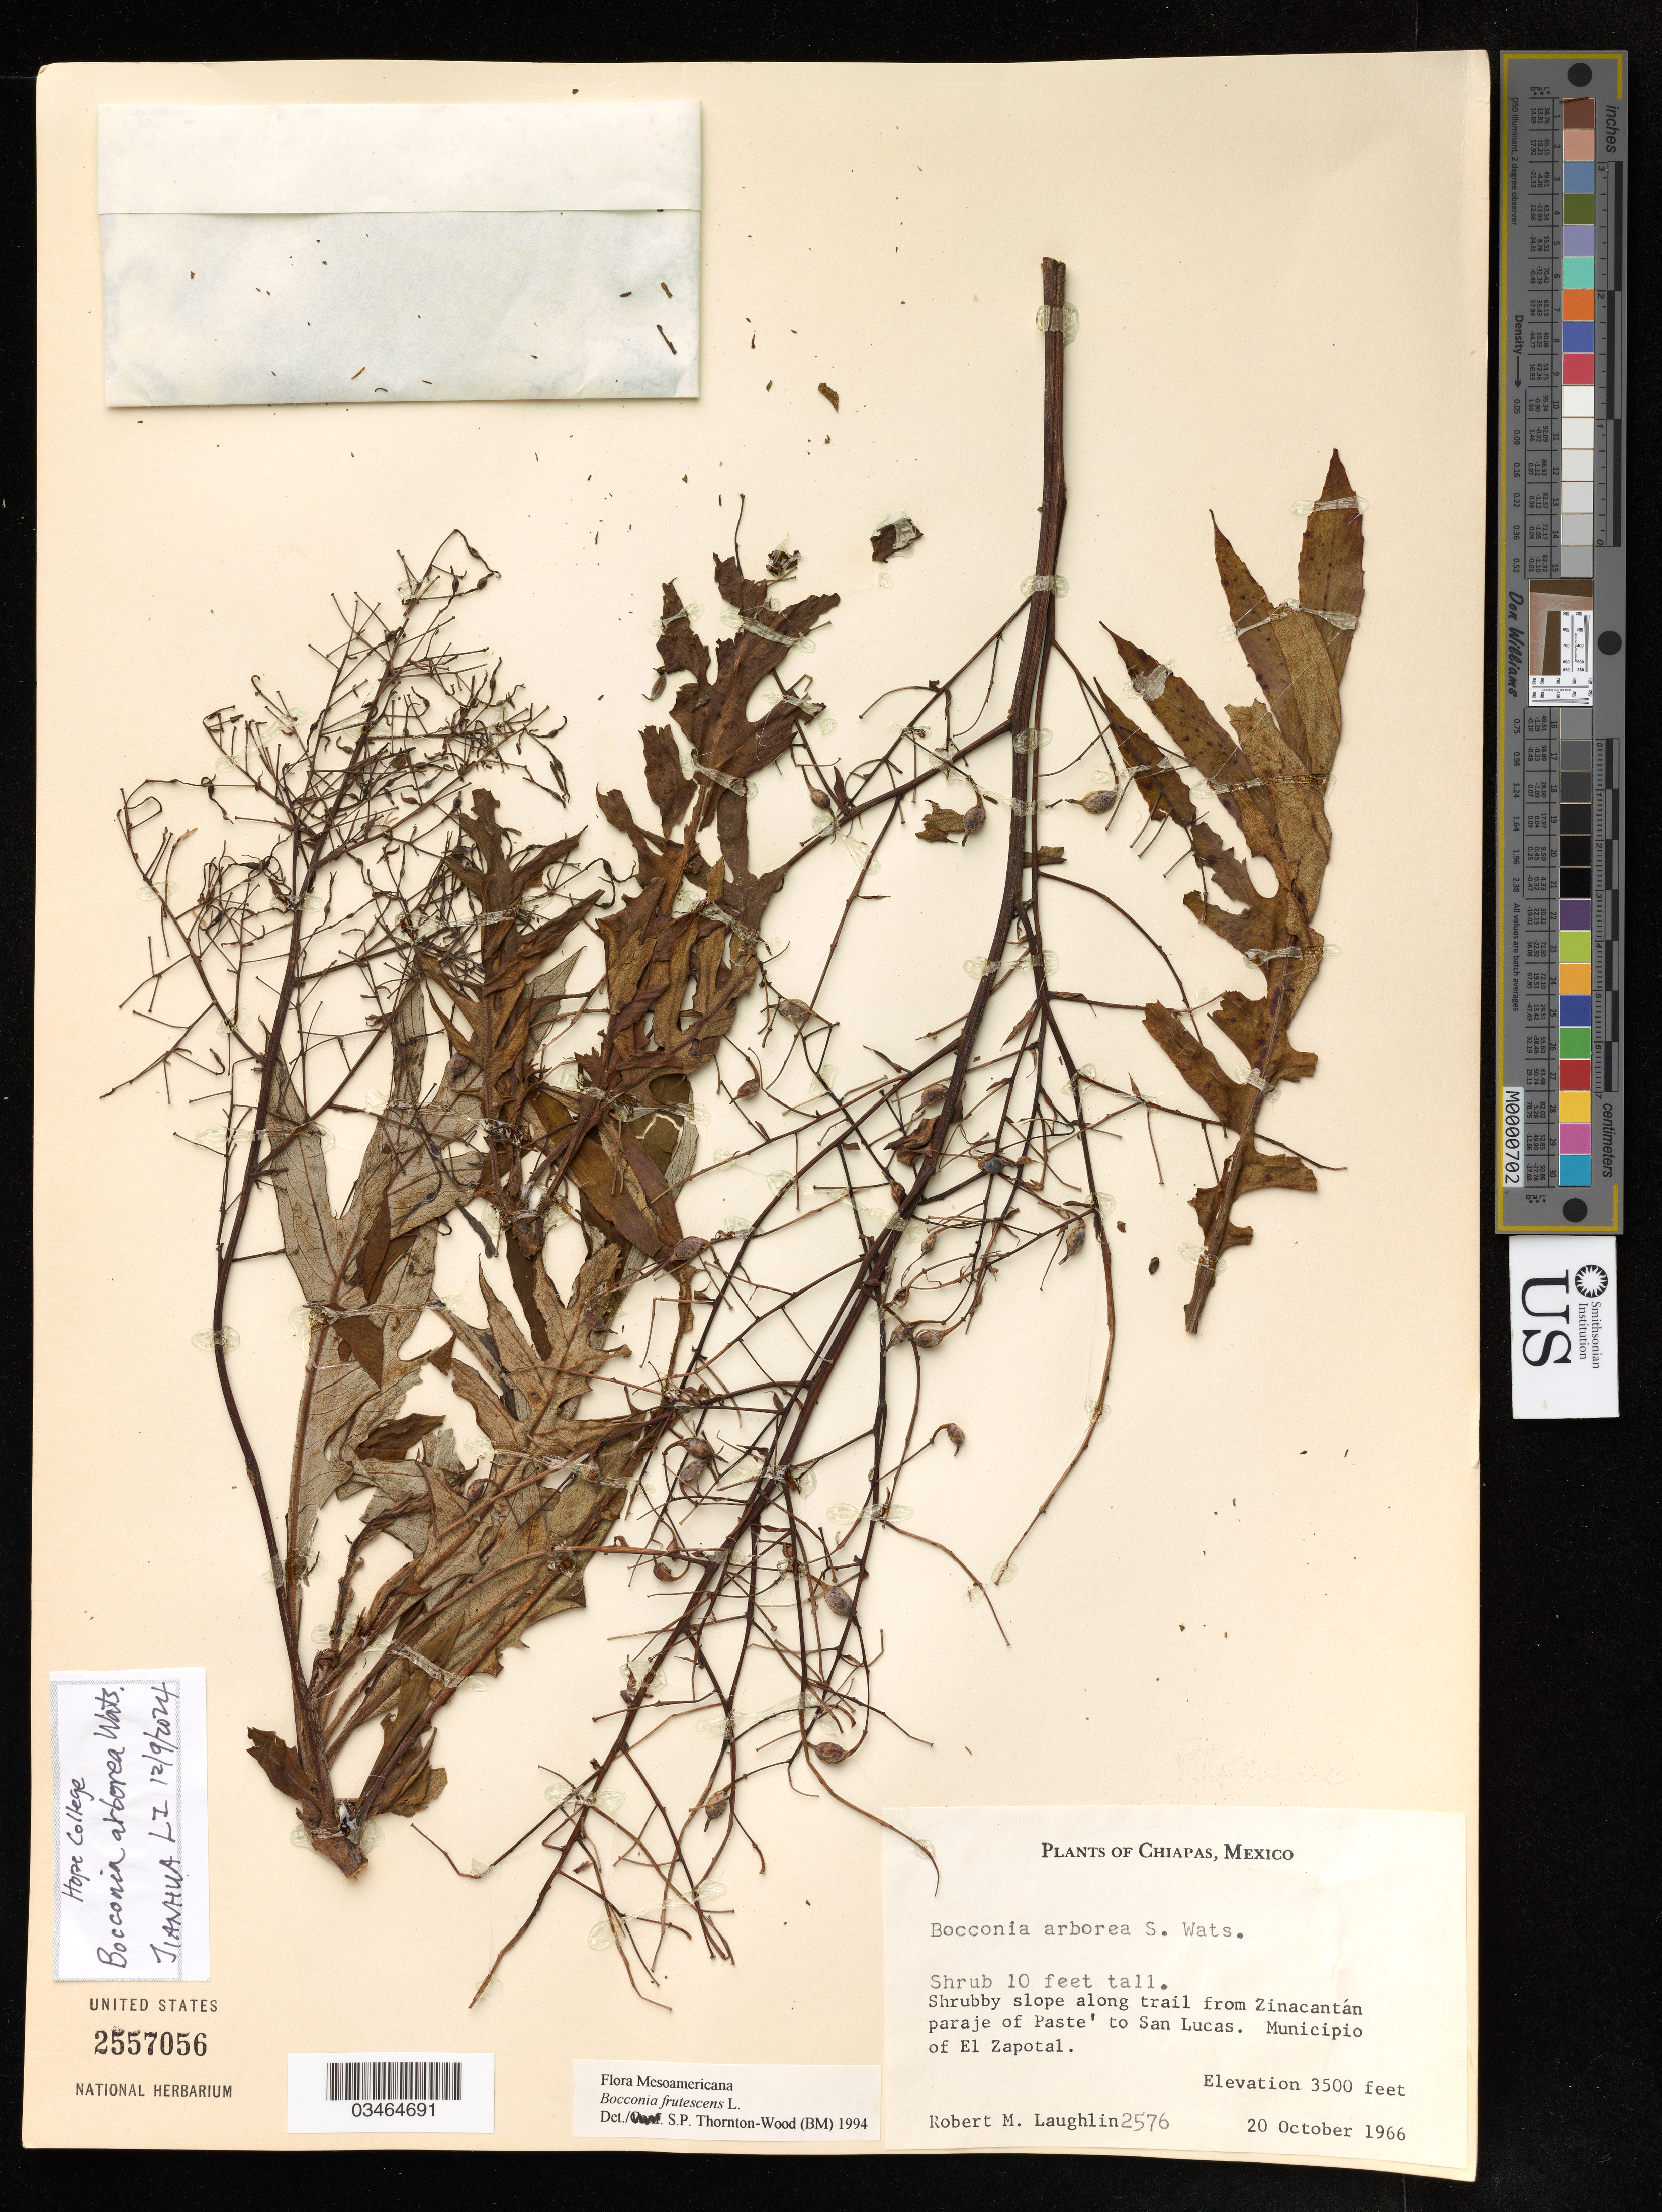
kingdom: Plantae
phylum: Tracheophyta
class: Magnoliopsida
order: Ranunculales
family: Papaveraceae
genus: Bocconia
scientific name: Bocconia frutescens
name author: L.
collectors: R. Laughlin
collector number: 2576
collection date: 1966-10-20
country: Mexico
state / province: Chiapas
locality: Shrubby slope along trail from Zinacantán paraje of Paste' to San Lucas. Municipio of El Zapotal.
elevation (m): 1067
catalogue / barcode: US 255706